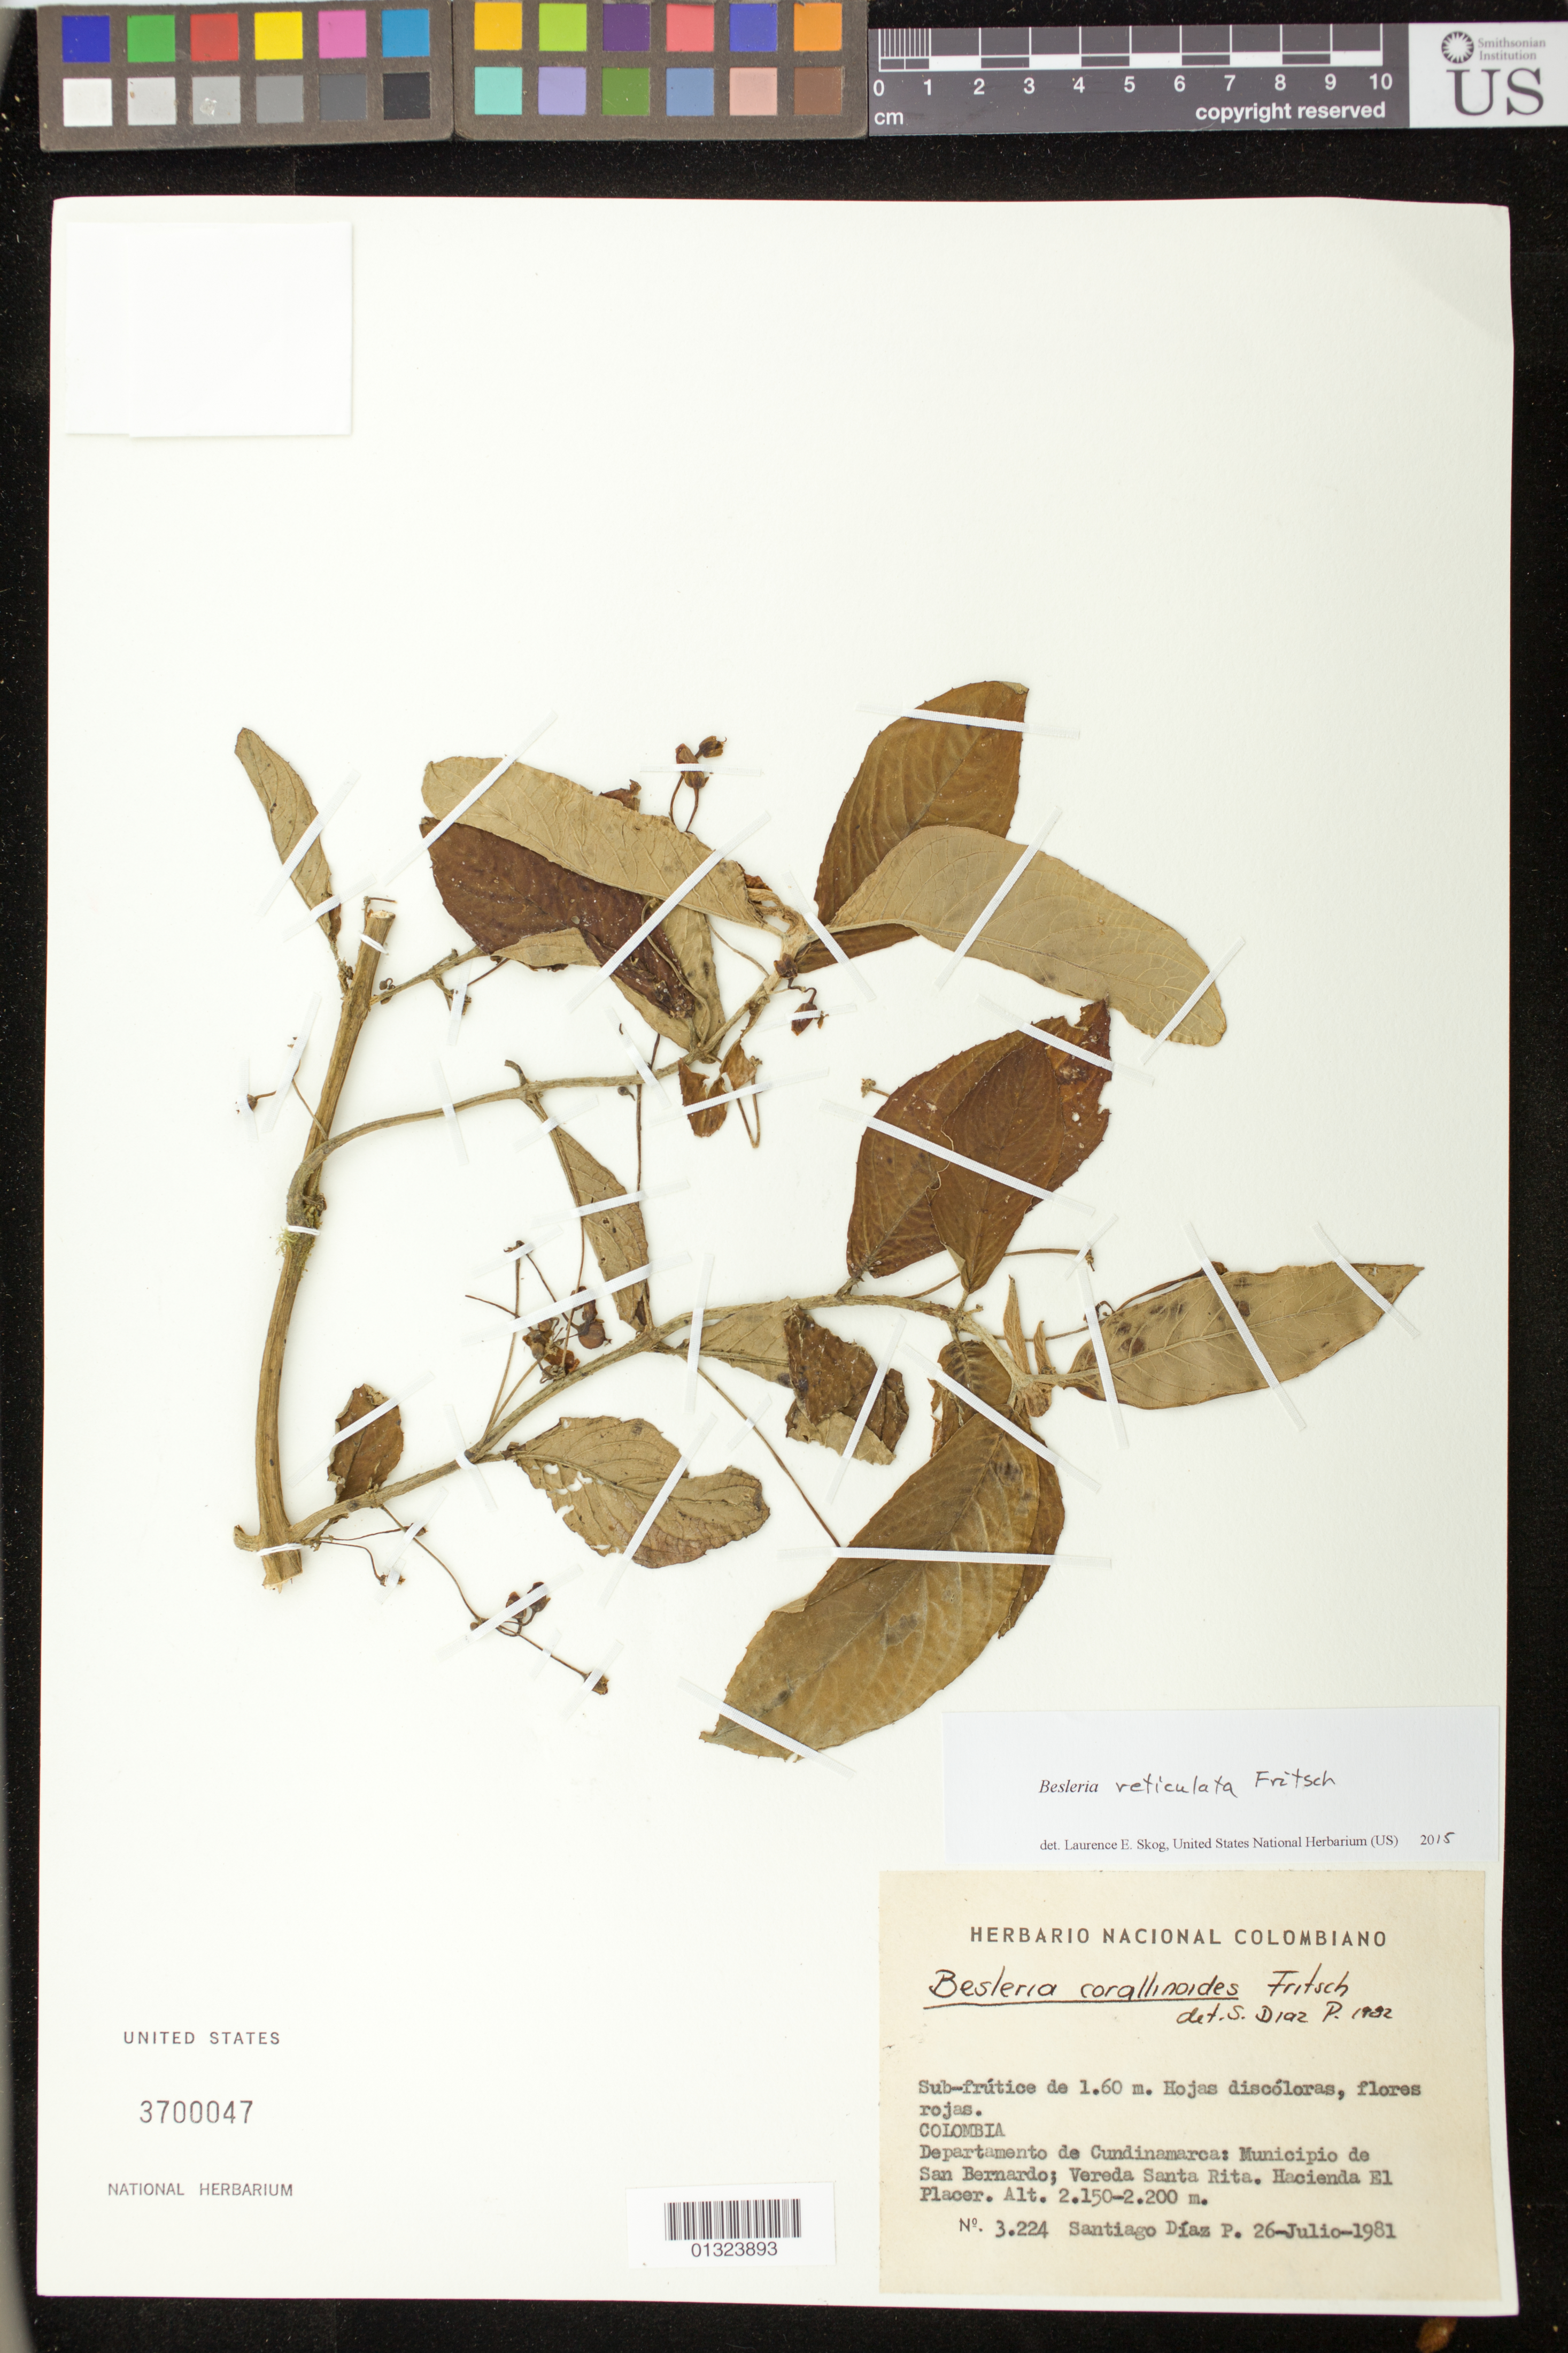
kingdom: Plantae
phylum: Tracheophyta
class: Magnoliopsida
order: Lamiales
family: Gesneriaceae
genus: Besleria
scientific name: Besleria reticulata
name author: Fritsch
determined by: Skog, Laurence E.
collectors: S. Díaz Píedrahíta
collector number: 3.224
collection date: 1981-07-26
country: Colombia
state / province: Cundinamarca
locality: Municipio de San Bernardo; Vereda Santa Rita. Hacienda El Placer.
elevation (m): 2150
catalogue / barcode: US 3700047